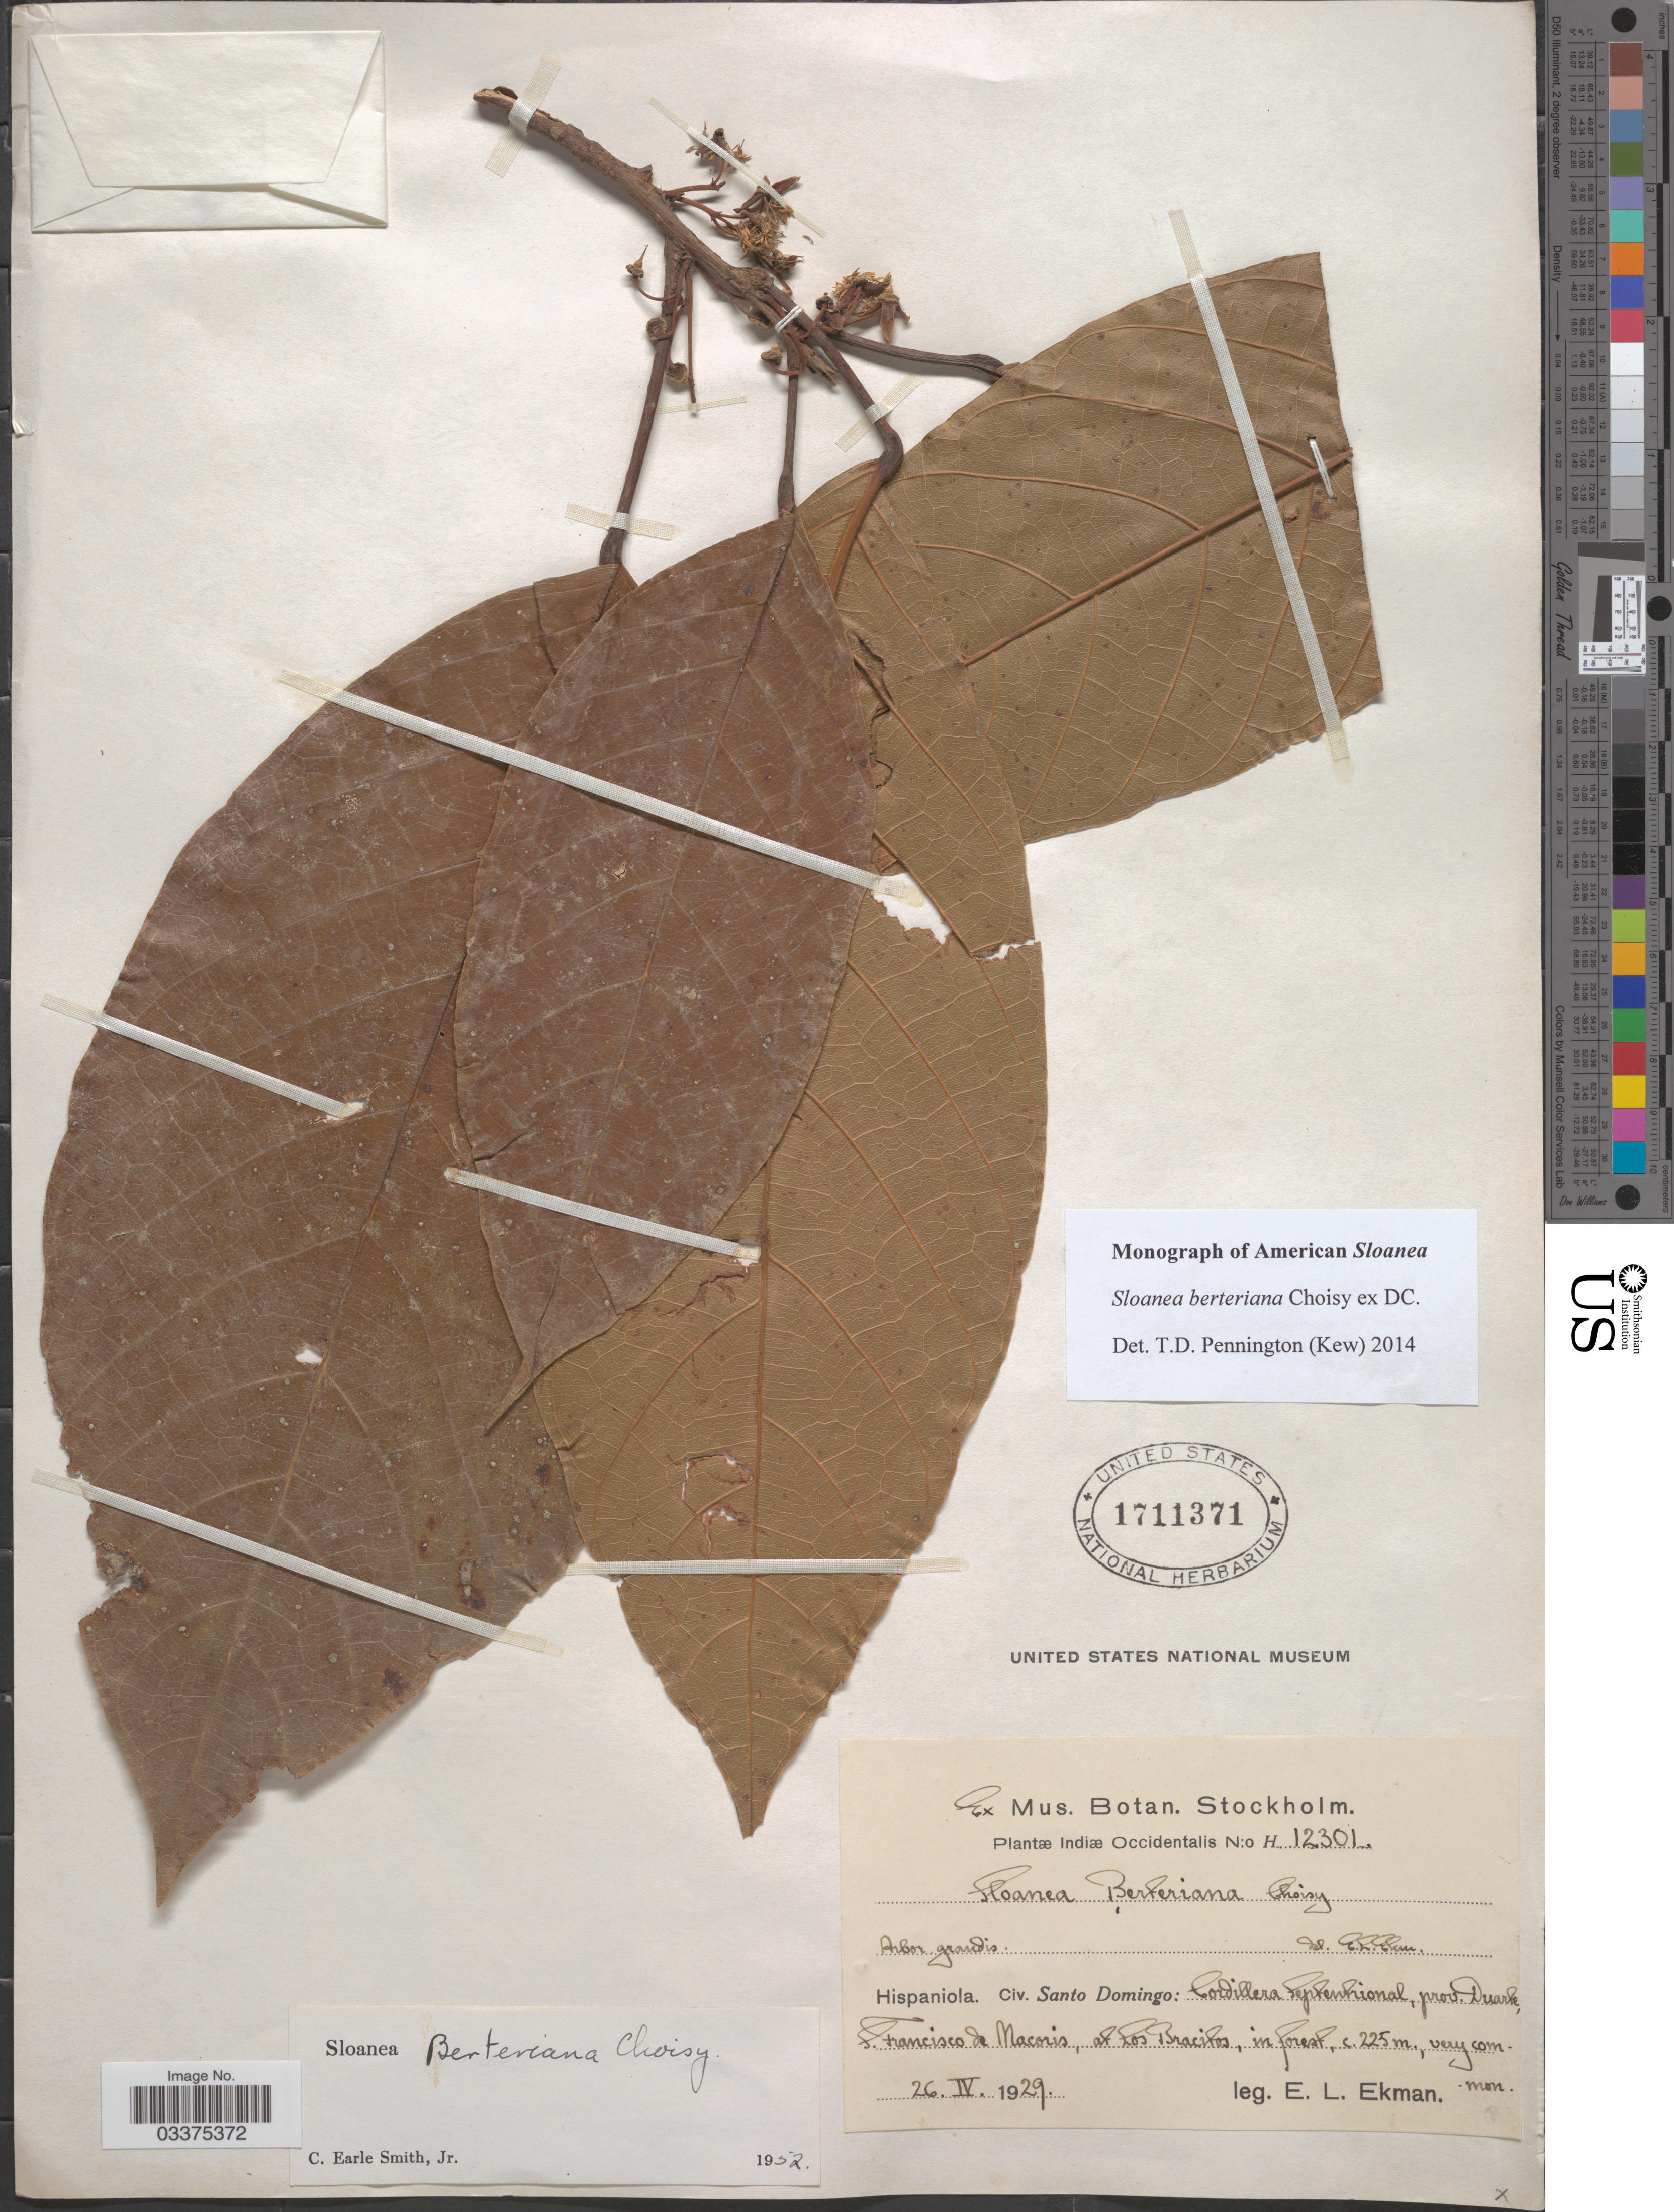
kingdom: Plantae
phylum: Tracheophyta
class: Magnoliopsida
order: Oxalidales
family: Elaeocarpaceae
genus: Sloanea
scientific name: Sloanea berteroana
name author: Choisy ex DC.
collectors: E. L. Ekman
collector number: H12301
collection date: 1929-04-26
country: Dominican Republic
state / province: Duarte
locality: Indiæ Occidentalis. Hispaniola. Civ. Santo Domingo: Cordillera Septentrional, prov. Duarte, S. Francisco de Macoris, at Los Bracitos.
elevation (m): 225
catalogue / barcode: US 1711371